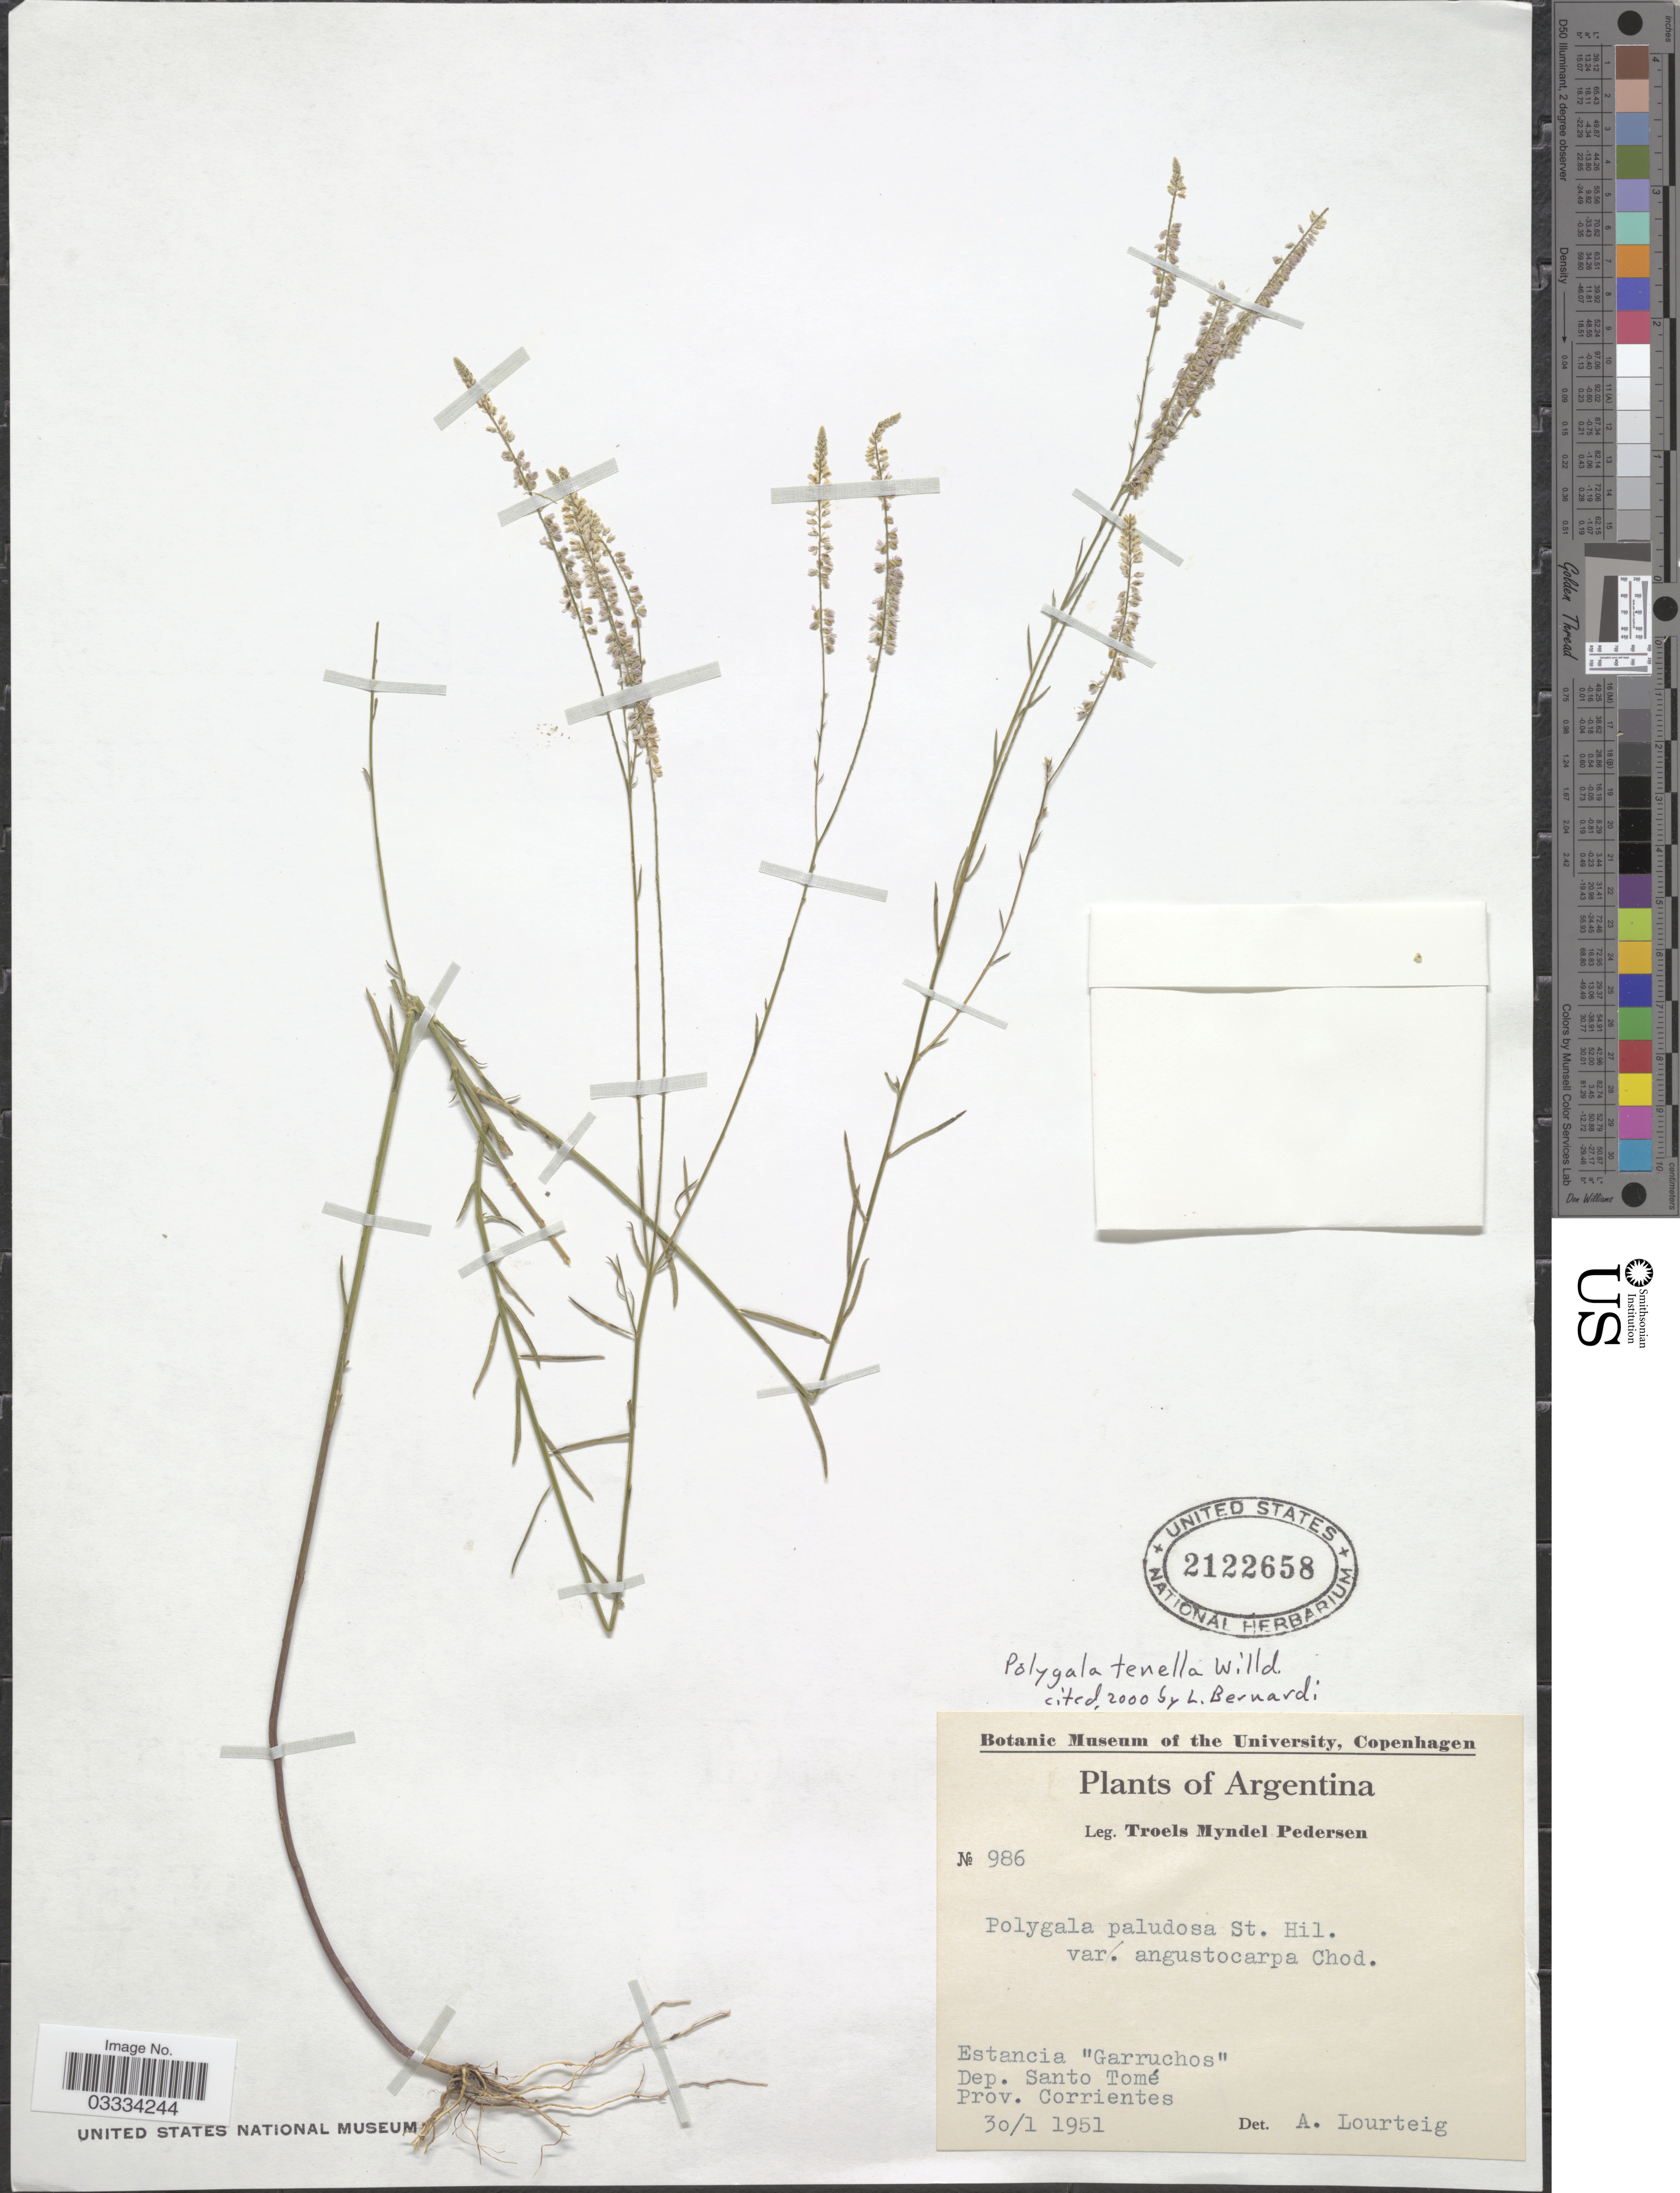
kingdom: Plantae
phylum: Tracheophyta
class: Magnoliopsida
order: Fabales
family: Polygalaceae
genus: Polygala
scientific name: Polygala tenella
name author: Willd.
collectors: T. Pederson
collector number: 986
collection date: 1951-01-30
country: Argentina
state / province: Corrientes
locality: Estancia "Garruchos". Dep. Santo Tomé.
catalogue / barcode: US 2122658